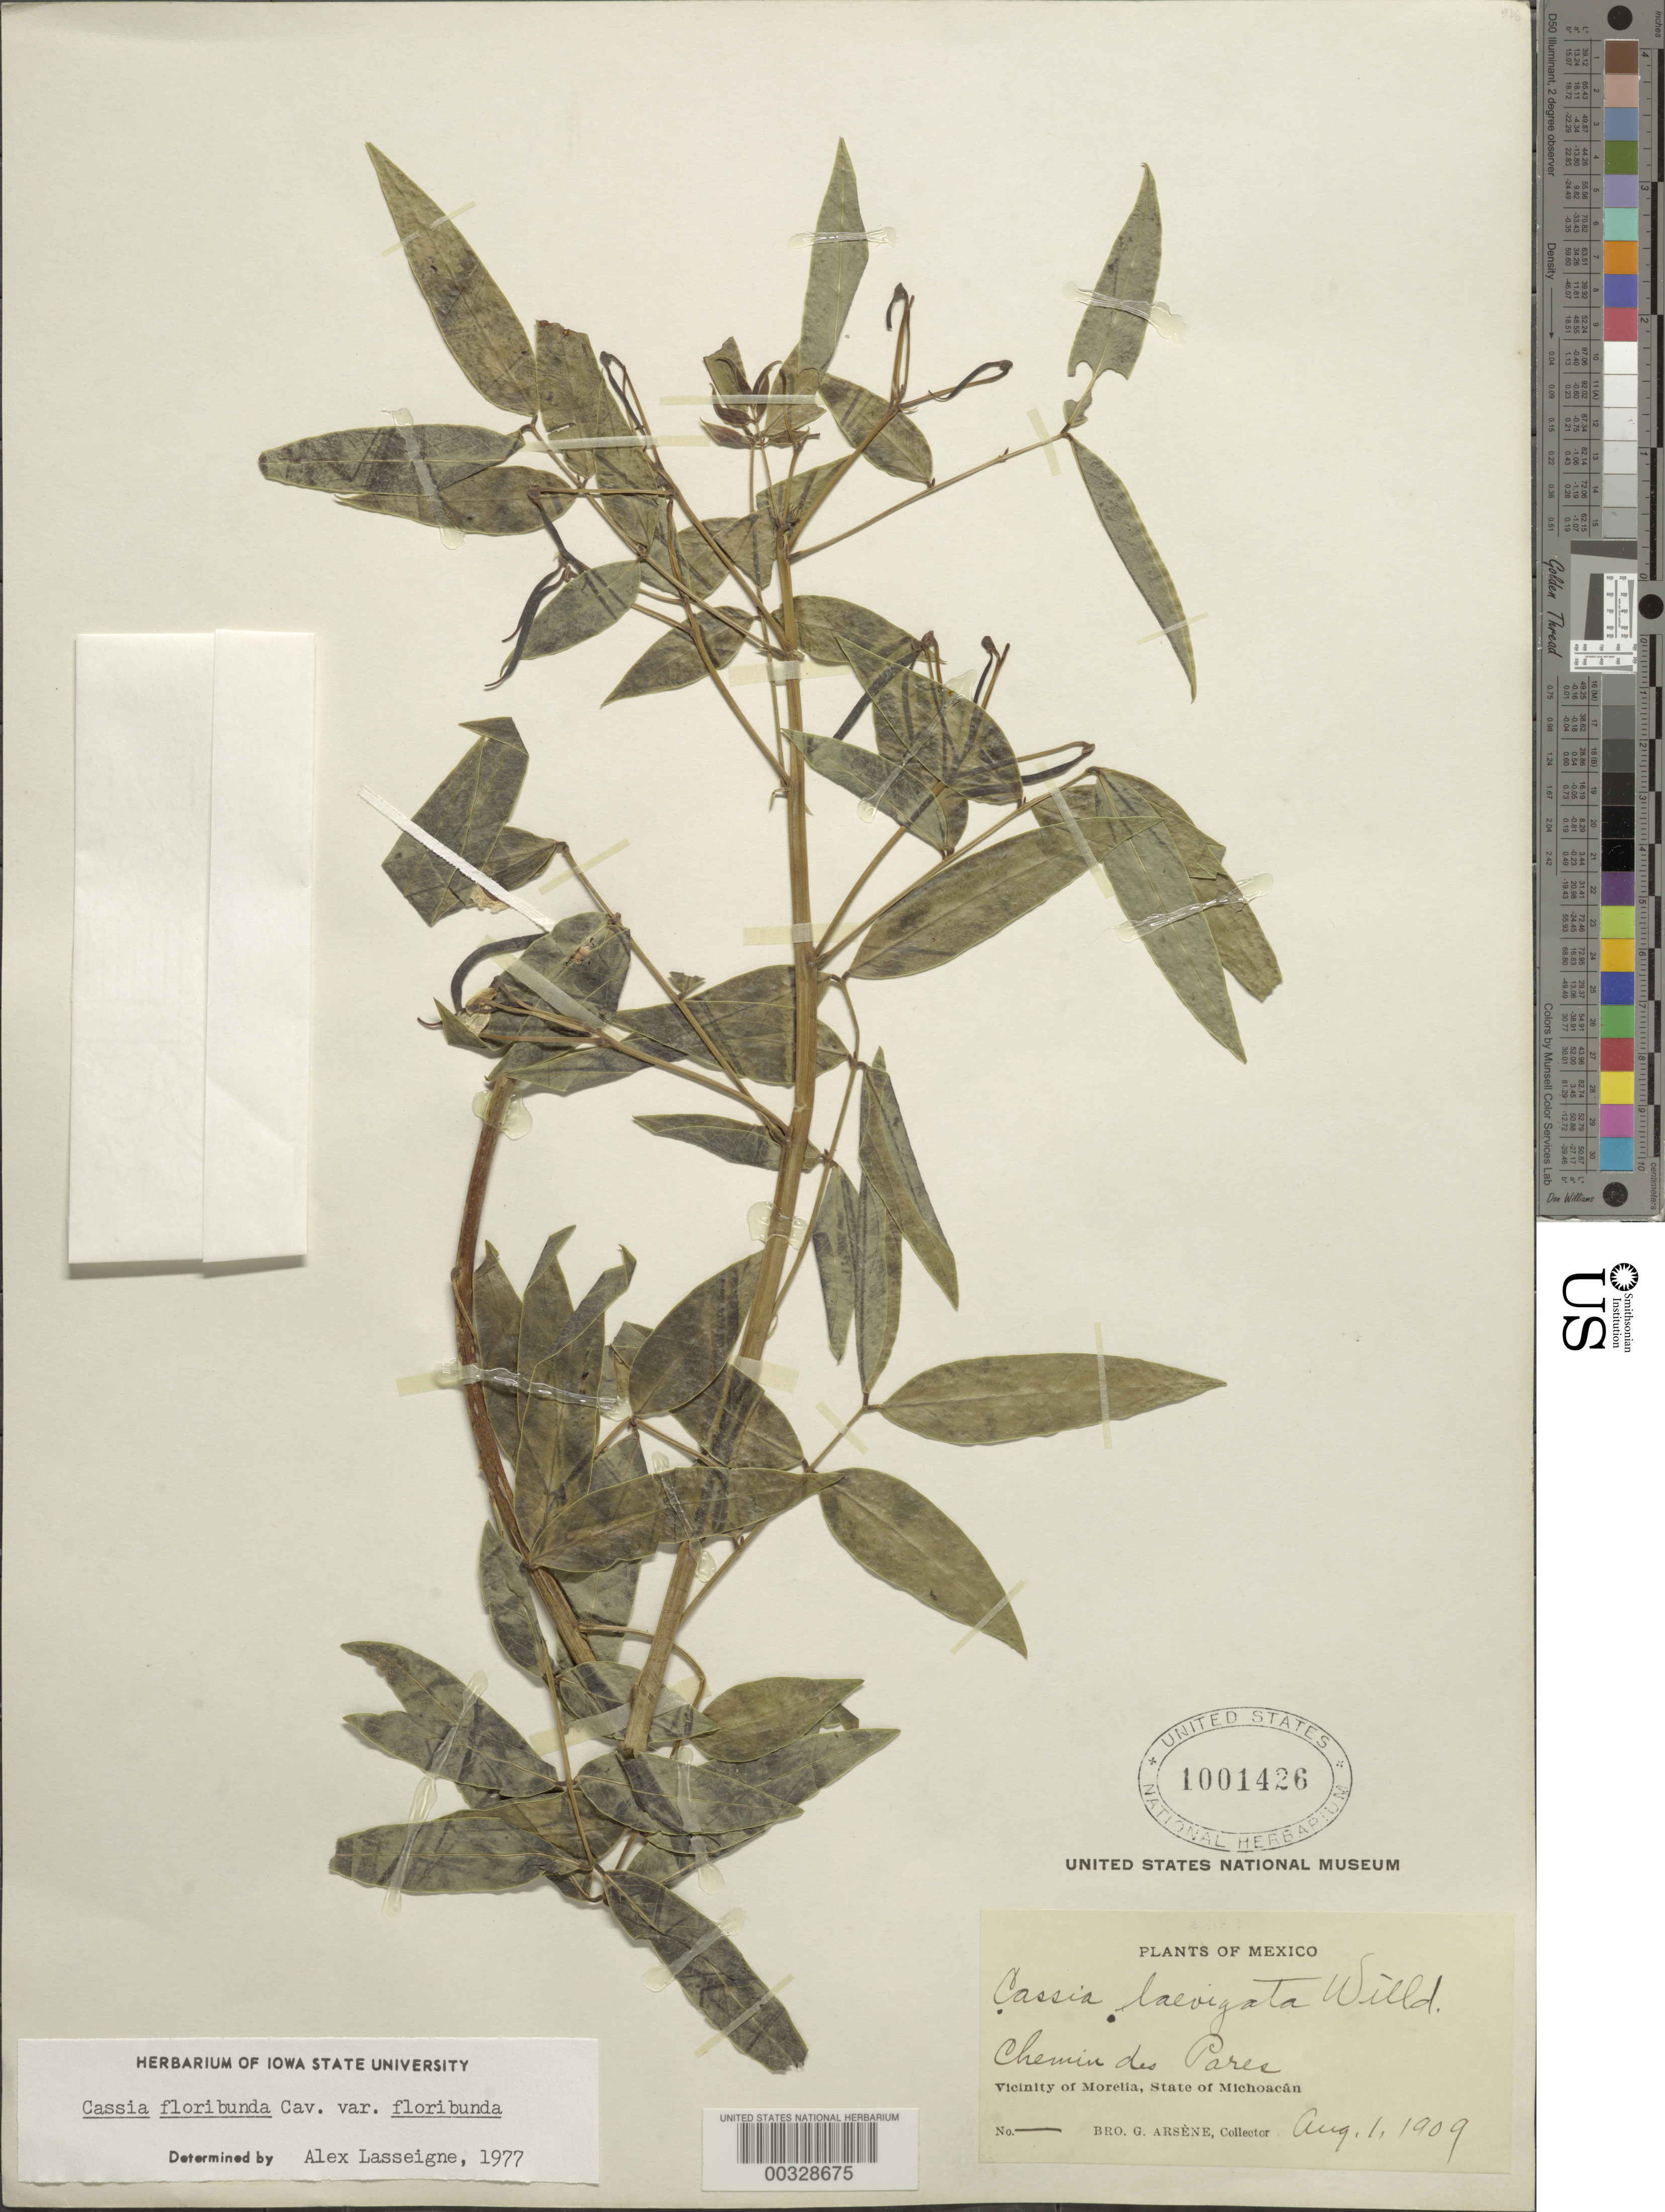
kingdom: Plantae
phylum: Tracheophyta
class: Magnoliopsida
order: Fabales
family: Fabaceae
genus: Senna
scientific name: Senna x floribunda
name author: (Cav.) H.S. Irwin & Barneby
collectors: Bro. G. Arsène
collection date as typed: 01 Aug 1909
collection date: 1909-08-01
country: Mexico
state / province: Michoacán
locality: Chemin des Pares, vicinity of Morelia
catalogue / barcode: US 1001426